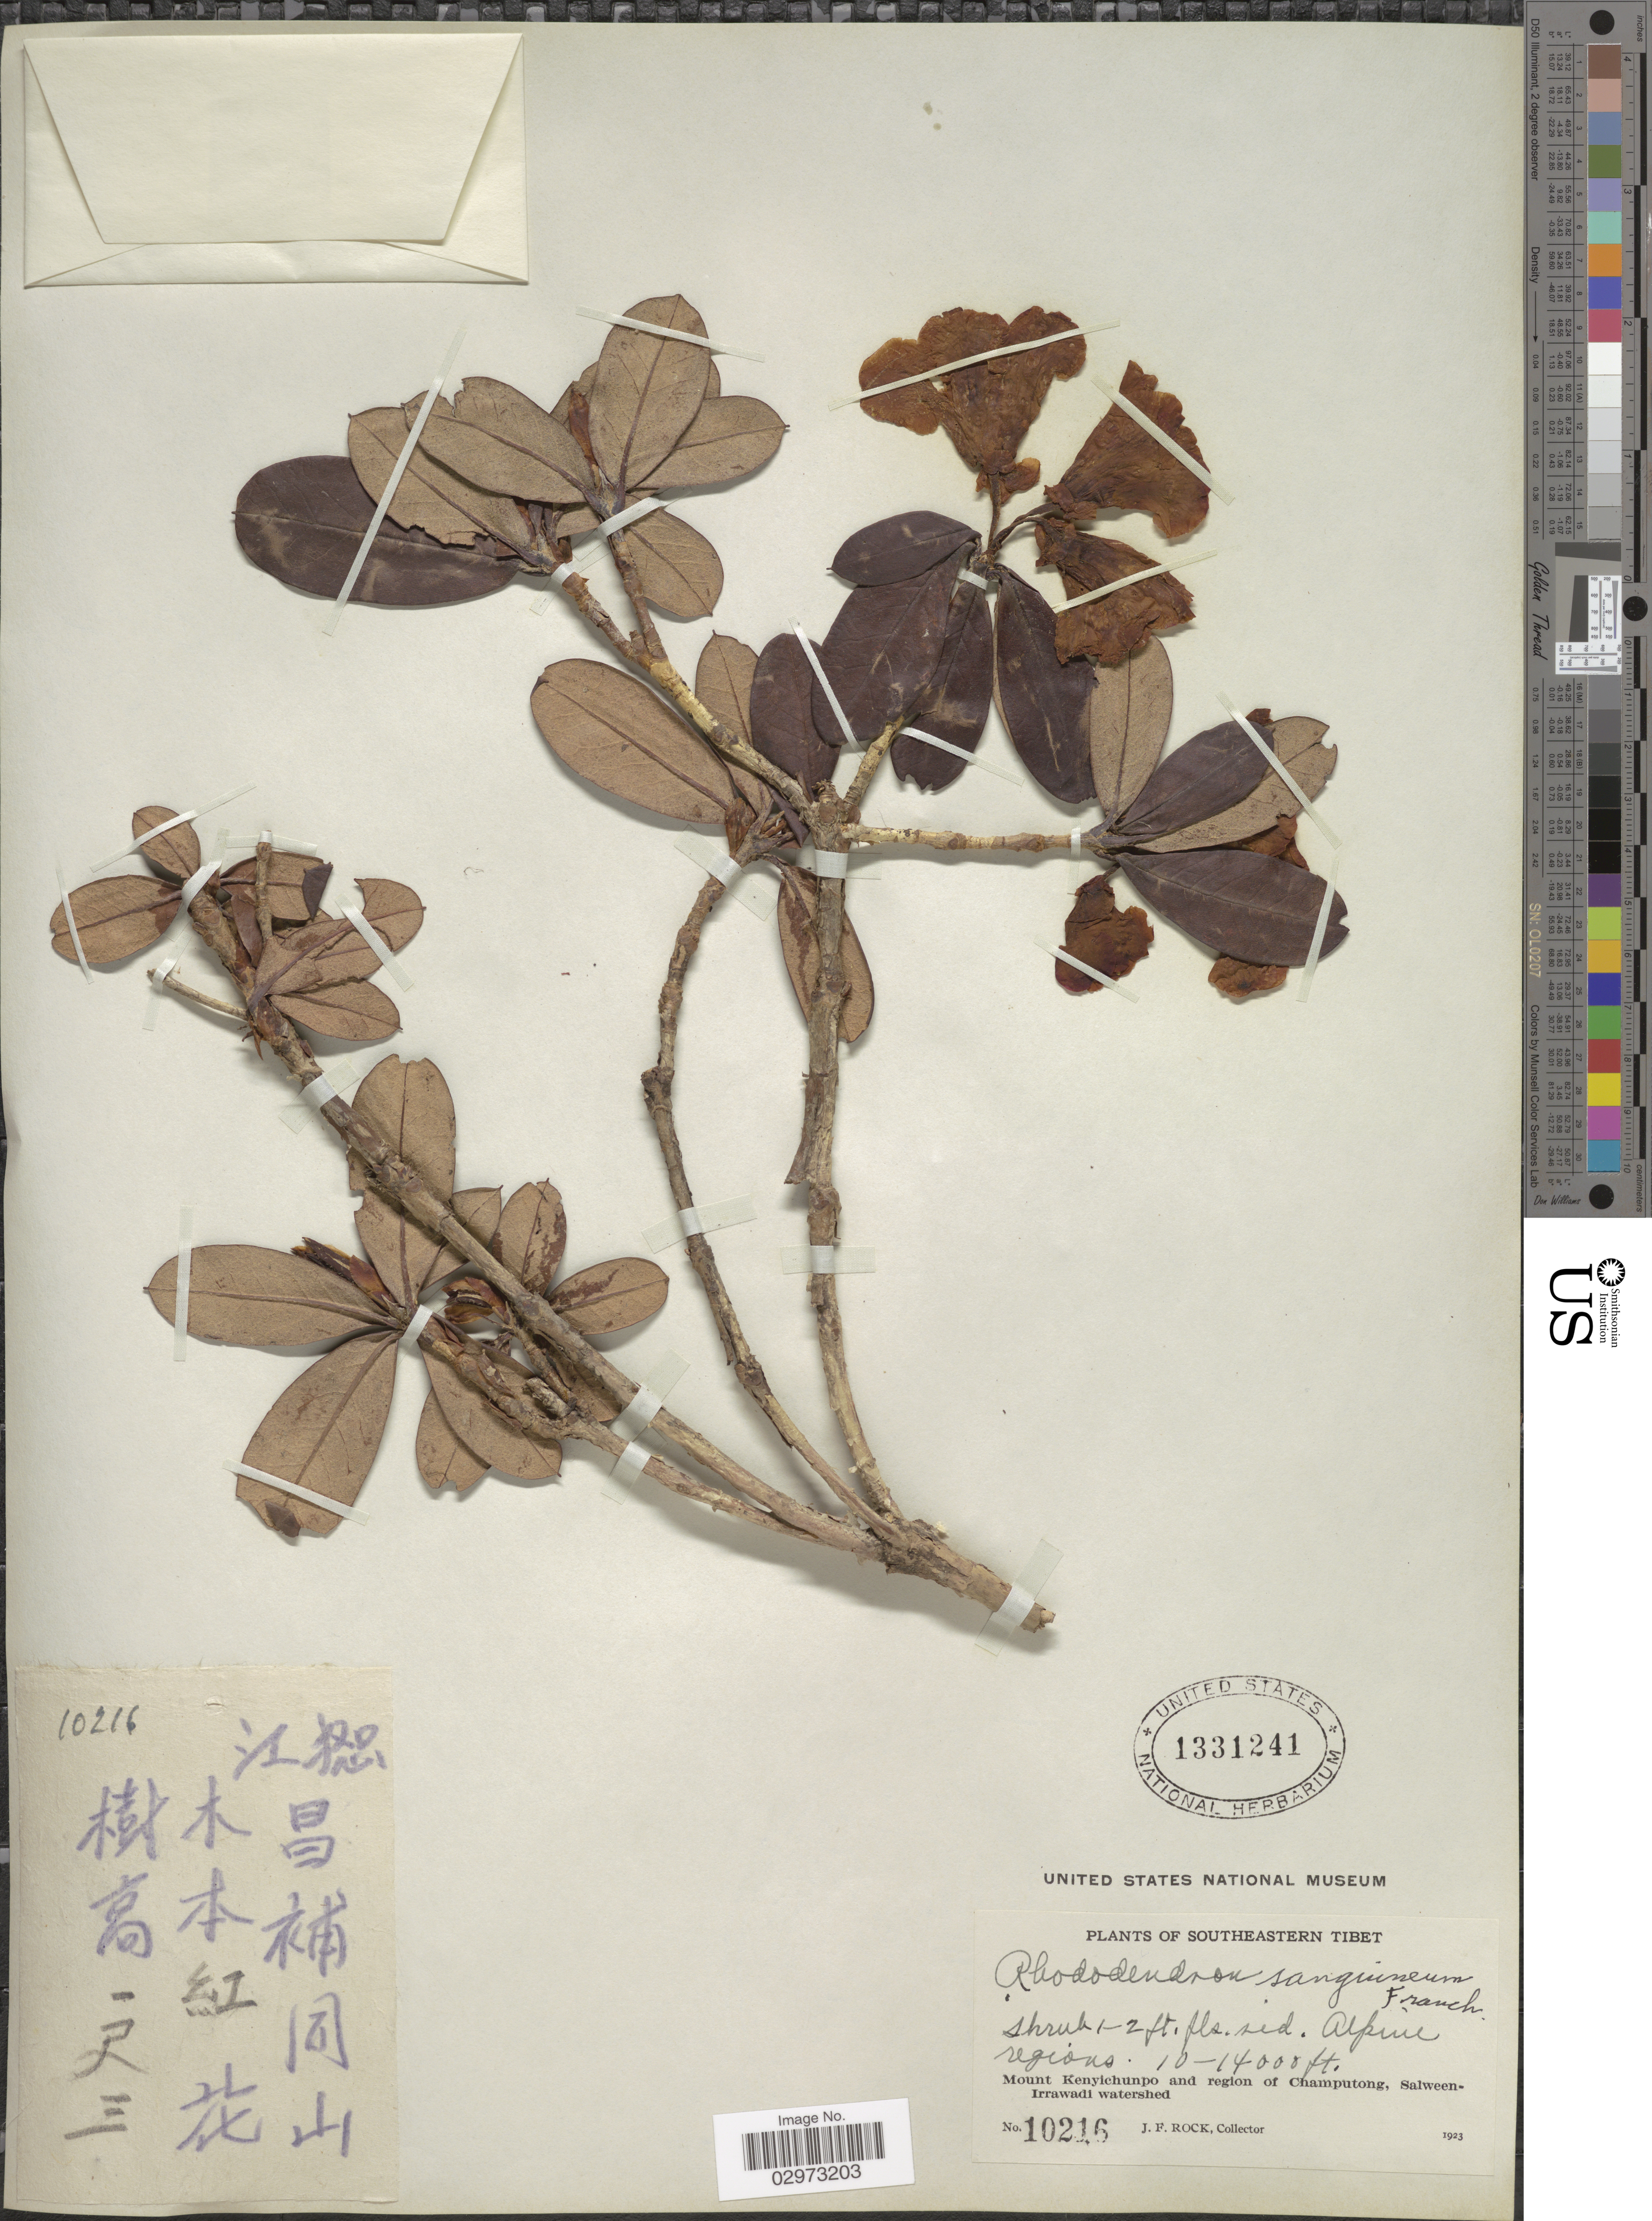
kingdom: Plantae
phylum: Tracheophyta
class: Magnoliopsida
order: Ericales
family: Ericaceae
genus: Rhododendron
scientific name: Rhododendron sanguineum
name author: Franch.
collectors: J. Rock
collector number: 10216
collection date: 1923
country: China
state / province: Xizang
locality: Southeastern Tibet. Alpine regions. Mount Kenyichunpo and region of Champutong, Salween-Irrawadi watershed.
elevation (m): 3048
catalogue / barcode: US 1331241